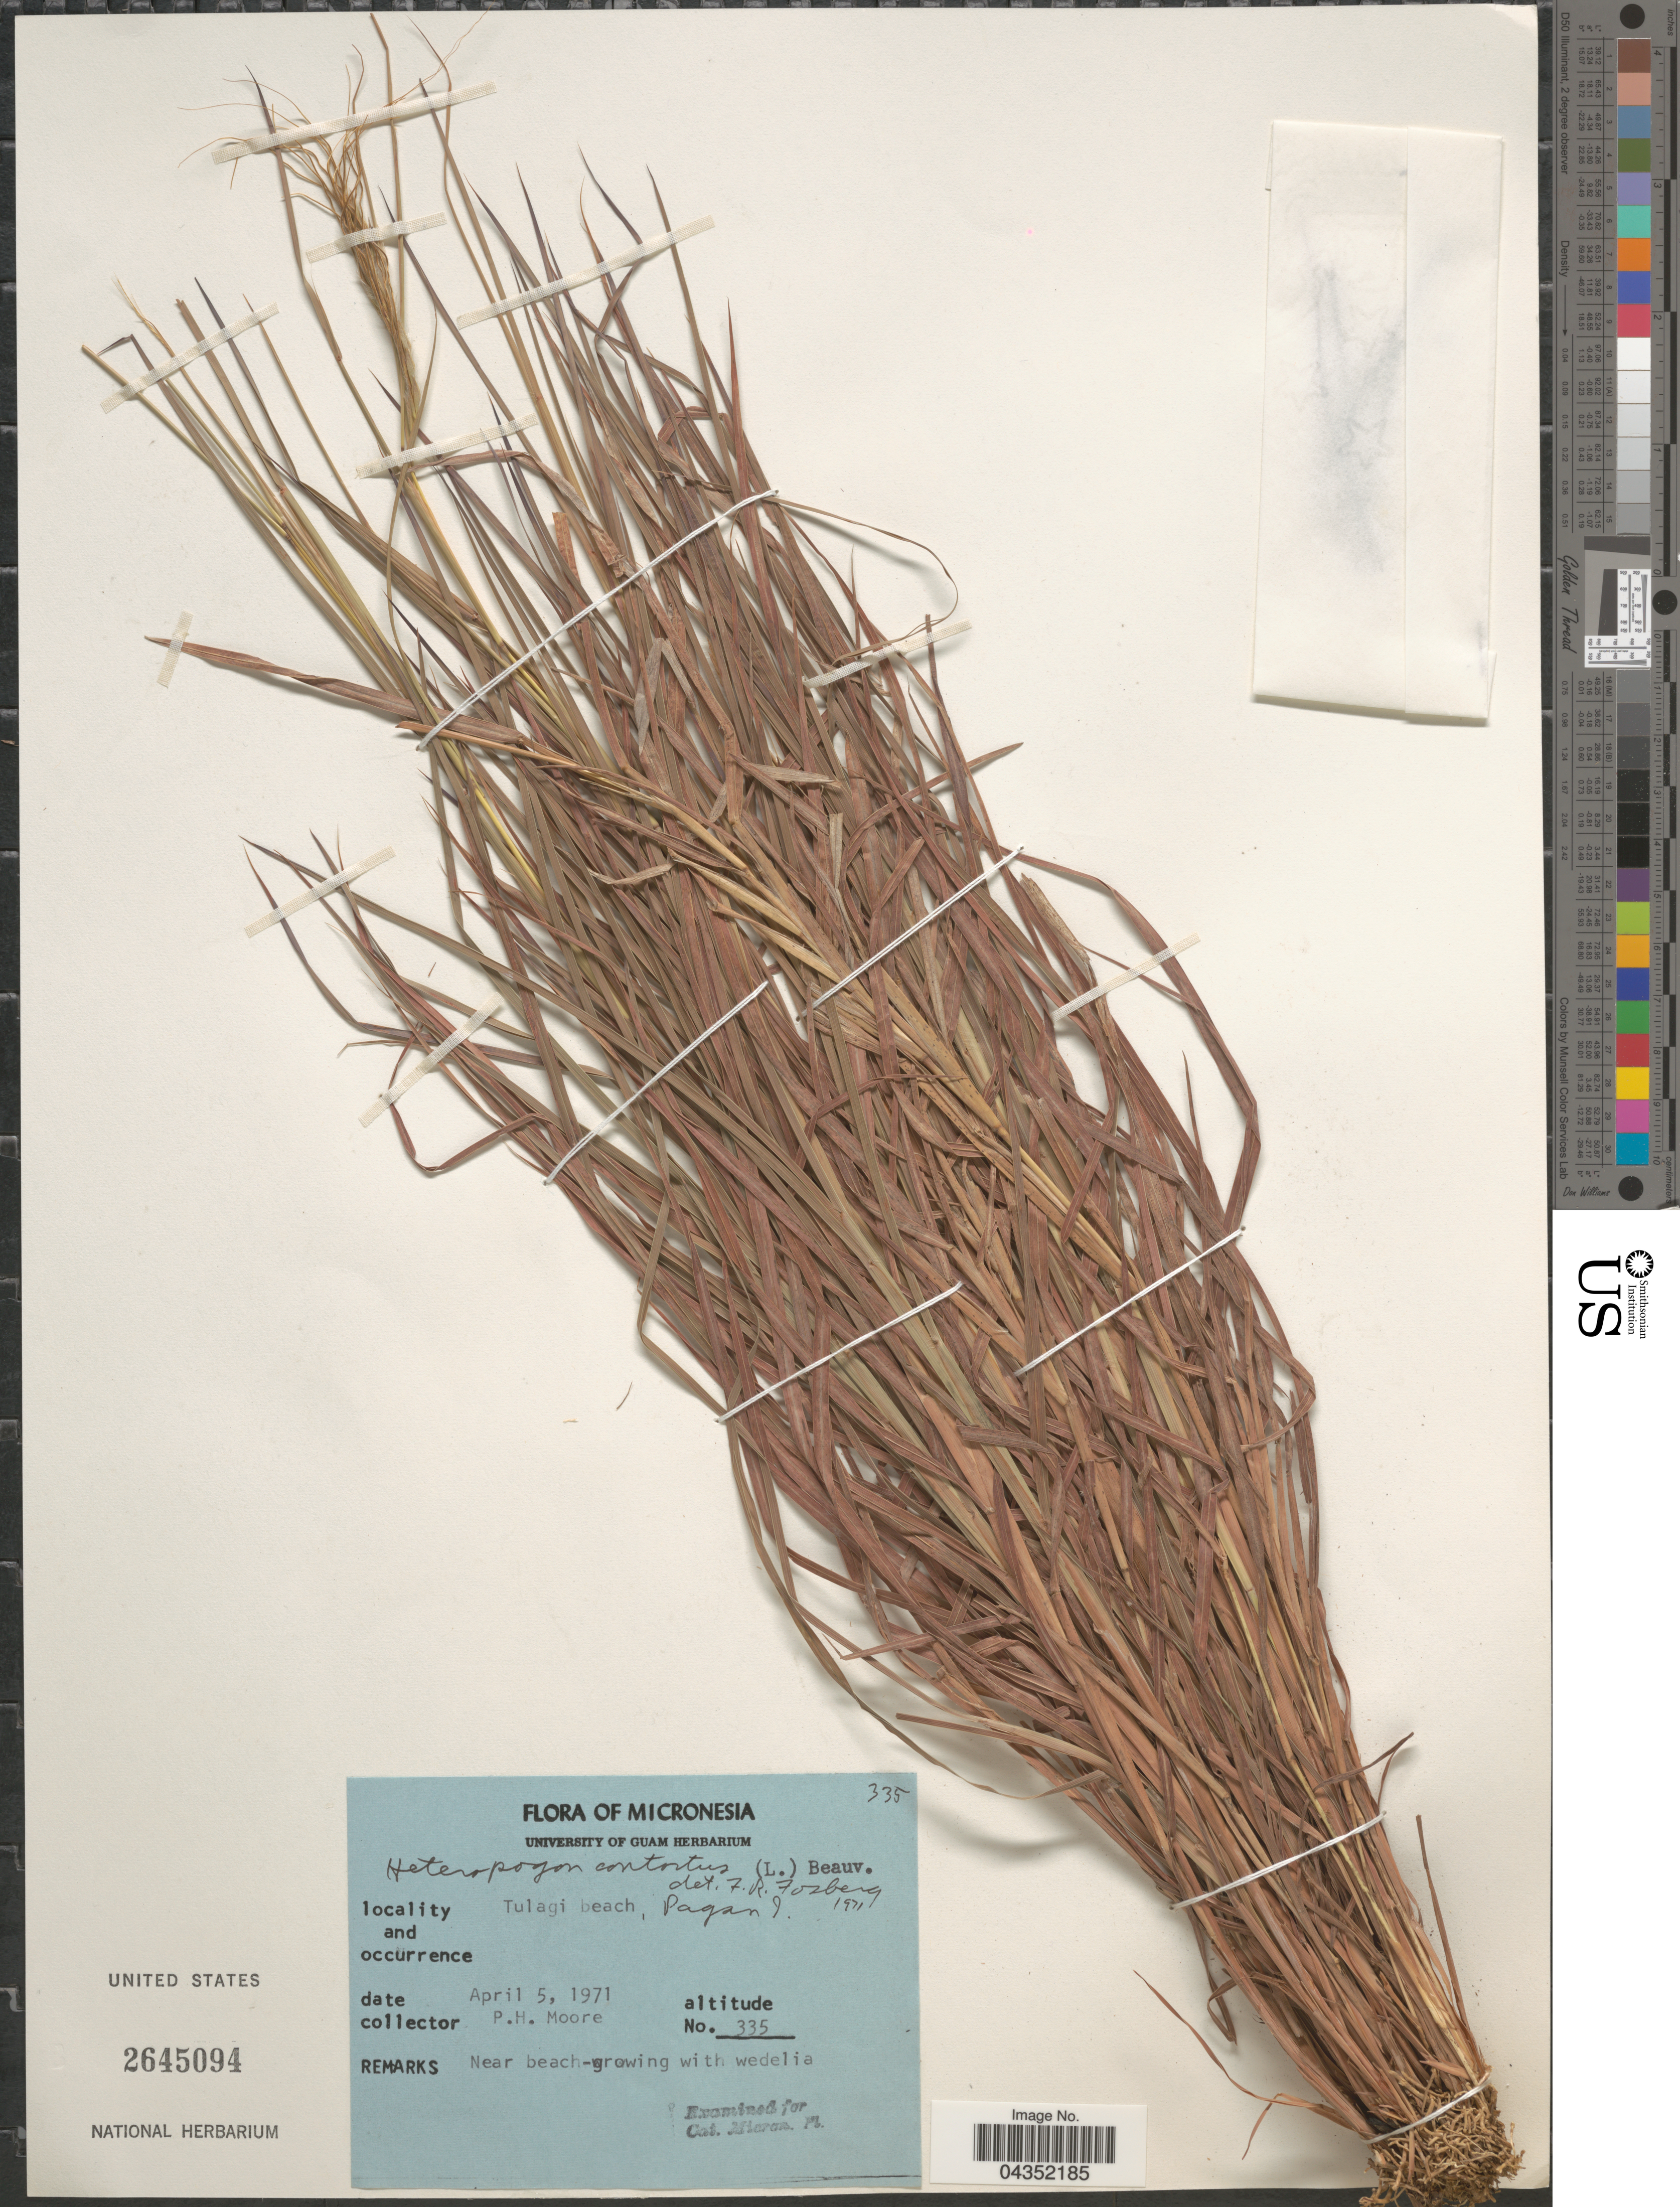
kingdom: Plantae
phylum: Tracheophyta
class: Liliopsida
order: Poales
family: Poaceae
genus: Heteropogon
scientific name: Heteropogon contortus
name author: (L.) P. Beauv. ex Roem. & Schult.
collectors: P. H. Moore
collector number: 335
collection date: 1971-04-05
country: Northern Mariana Islands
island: Pagan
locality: Tulagi beach, Pagan I.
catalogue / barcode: US 2645094